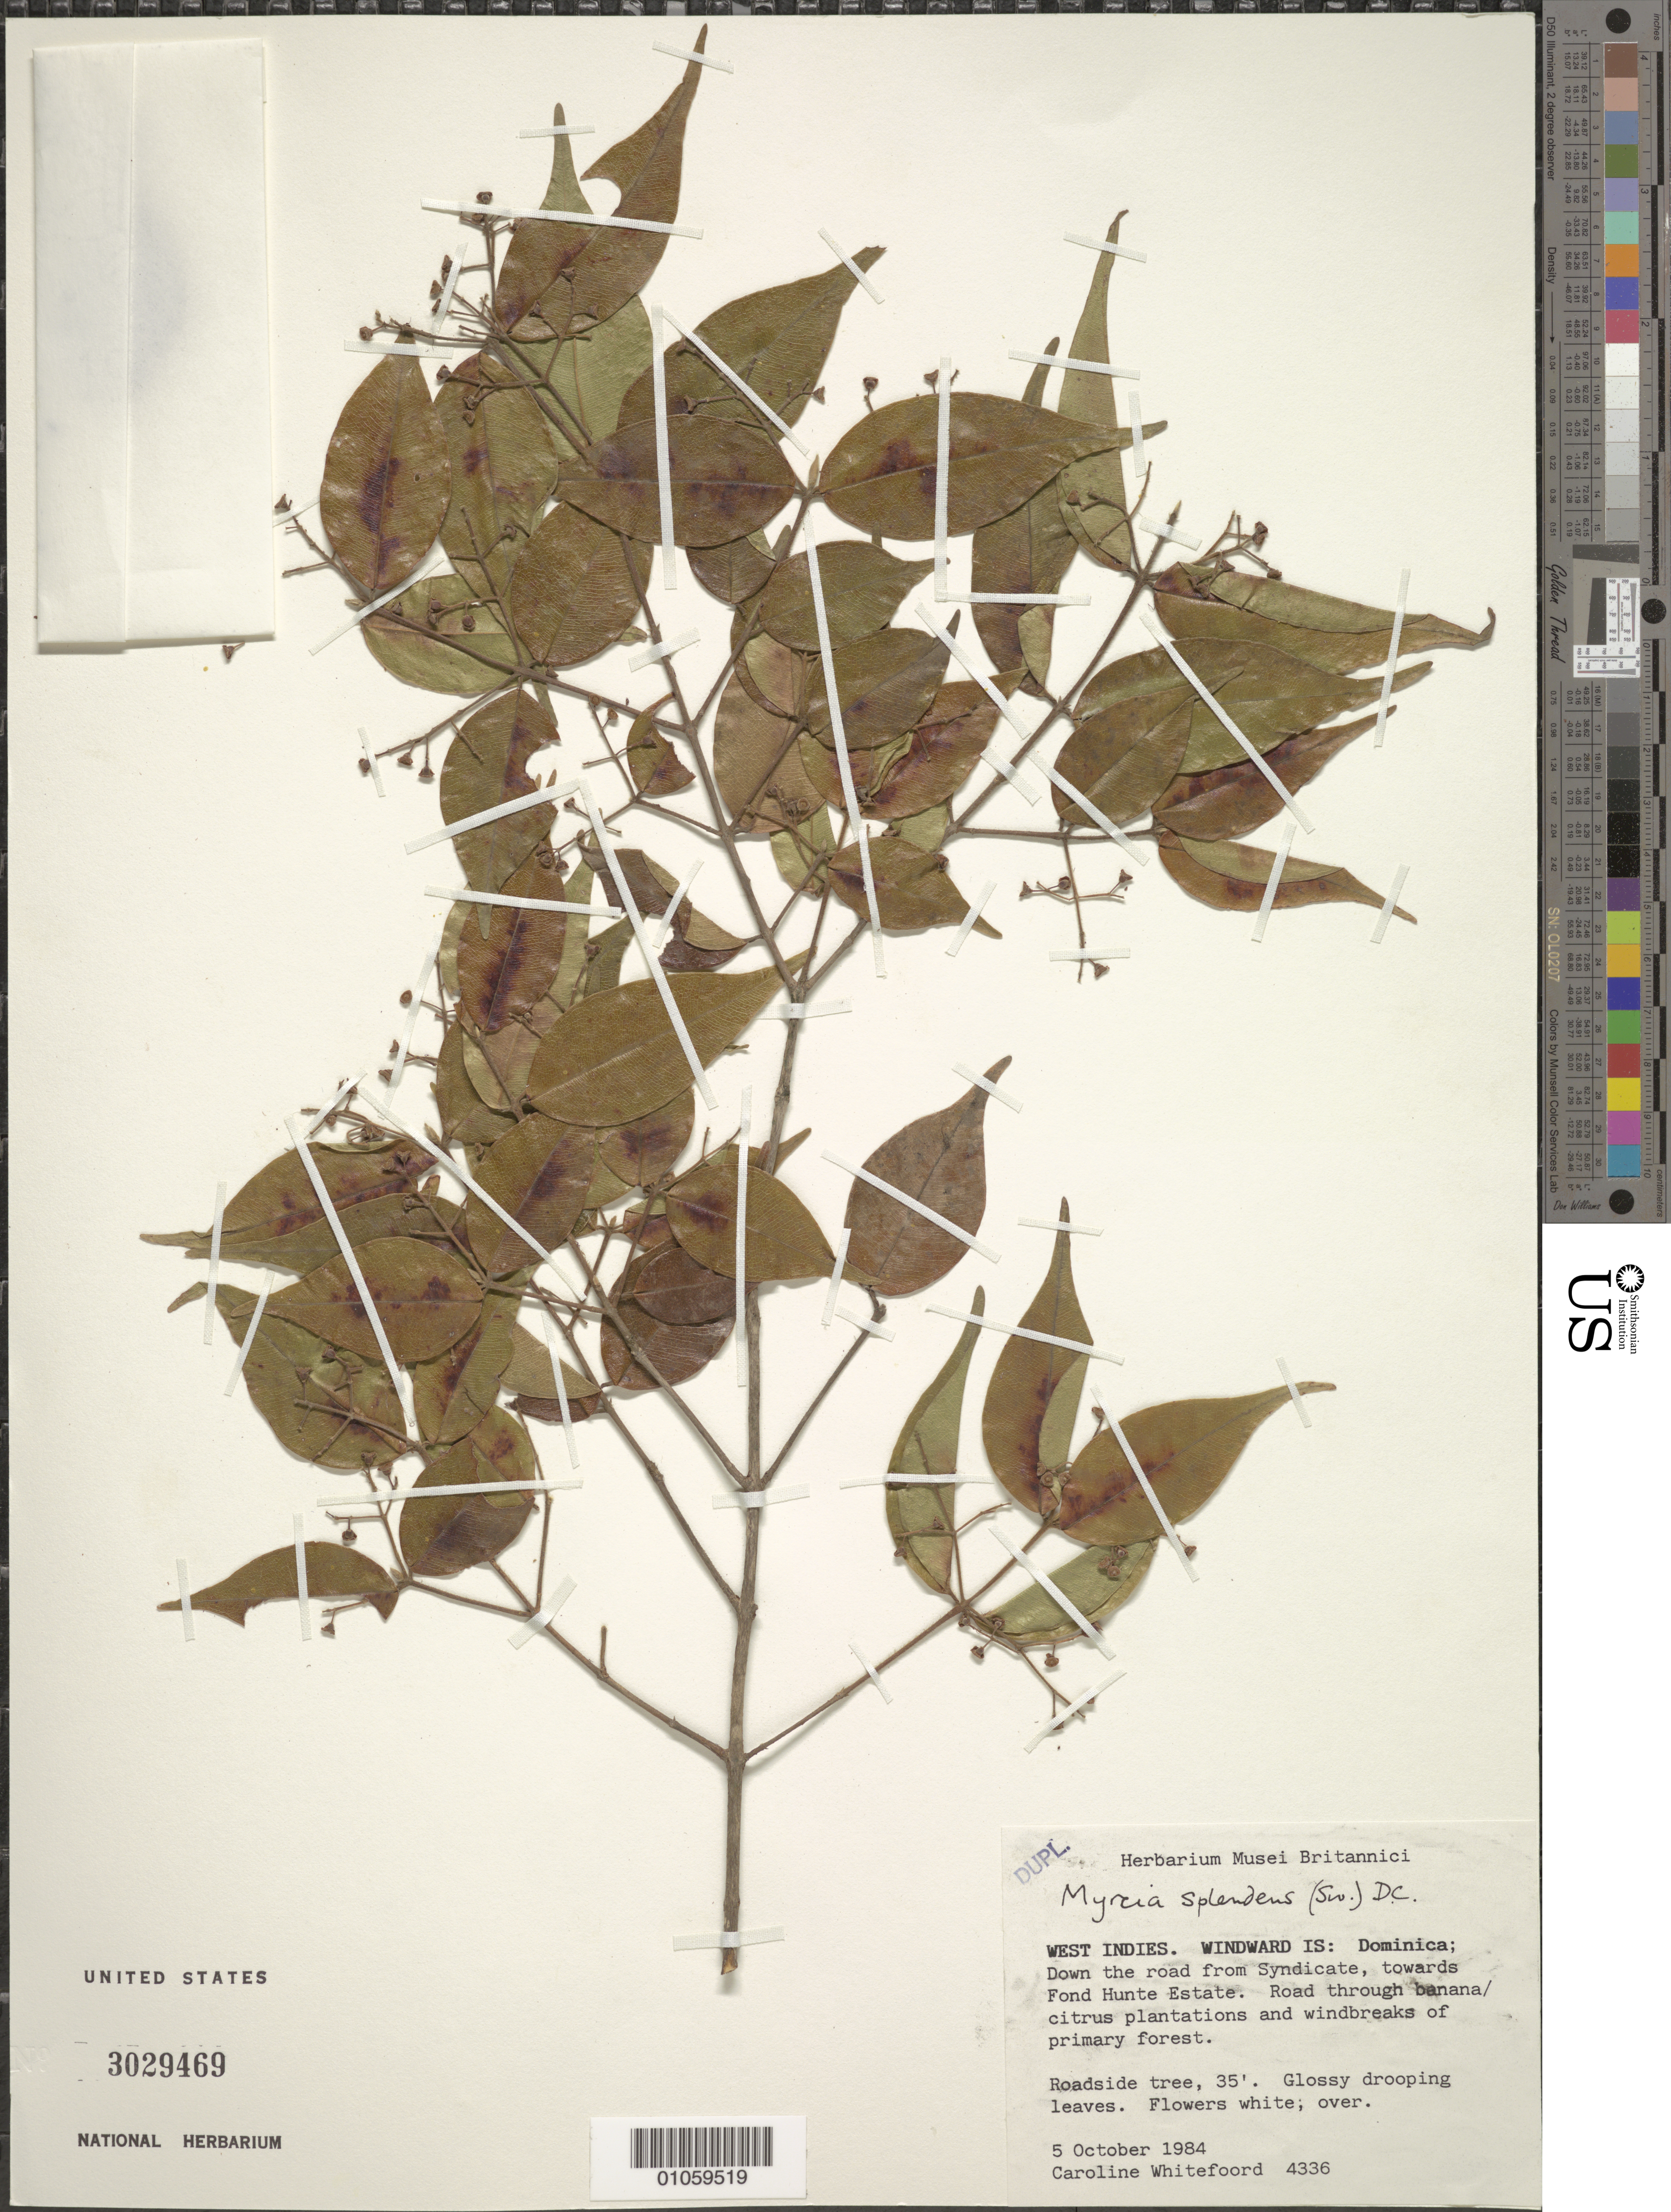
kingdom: Plantae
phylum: Tracheophyta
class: Magnoliopsida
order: Myrtales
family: Myrtaceae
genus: Myrcia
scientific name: Myrcia splendens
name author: (Sw.) DC.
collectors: C. Whitefoord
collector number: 4336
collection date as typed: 05 Oct 1984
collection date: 1984-10-05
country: Dominica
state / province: St. Peter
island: Dominica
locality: Down the road from Syndicate, towards Fond Hunte Estate.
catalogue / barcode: US 3029469